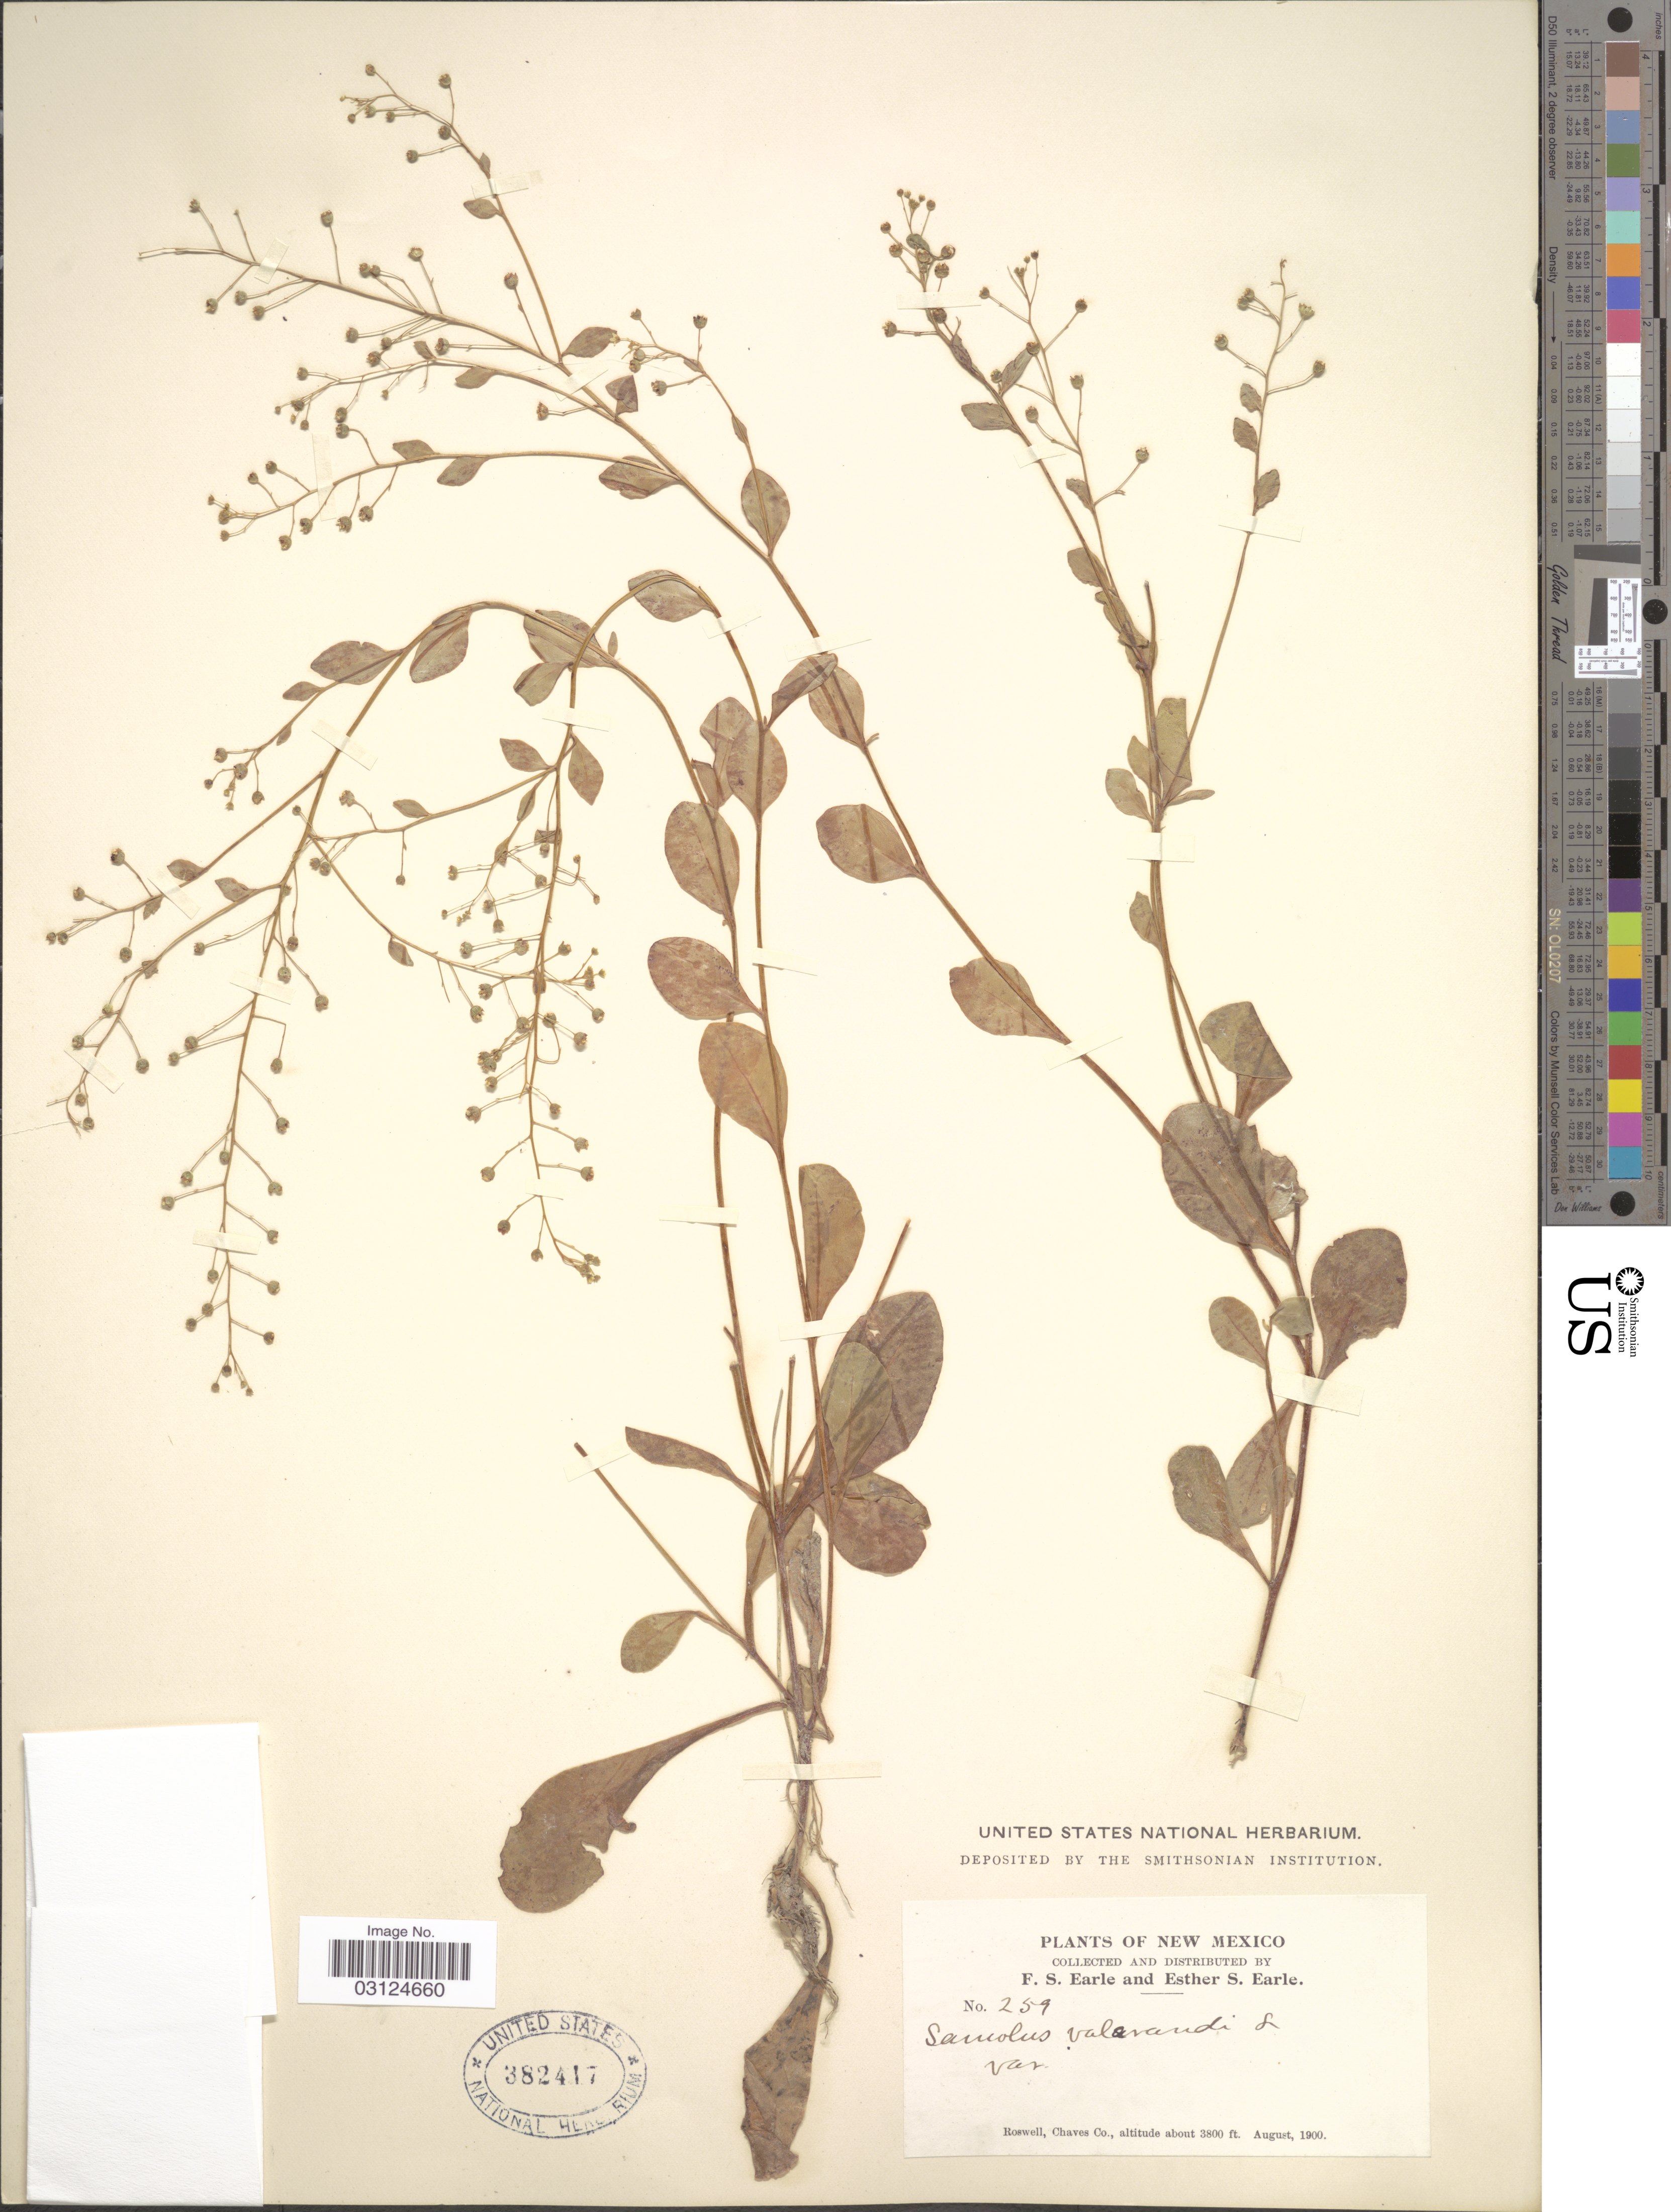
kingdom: Plantae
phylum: Tracheophyta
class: Magnoliopsida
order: Ericales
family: Primulaceae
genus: Samolus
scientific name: Samolus parviflorus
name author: Raf.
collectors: F. S. Earle & E. S. Earle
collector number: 259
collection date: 1900-08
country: United States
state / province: New Mexico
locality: Roswell, Chaves Co.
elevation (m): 1158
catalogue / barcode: US 382417